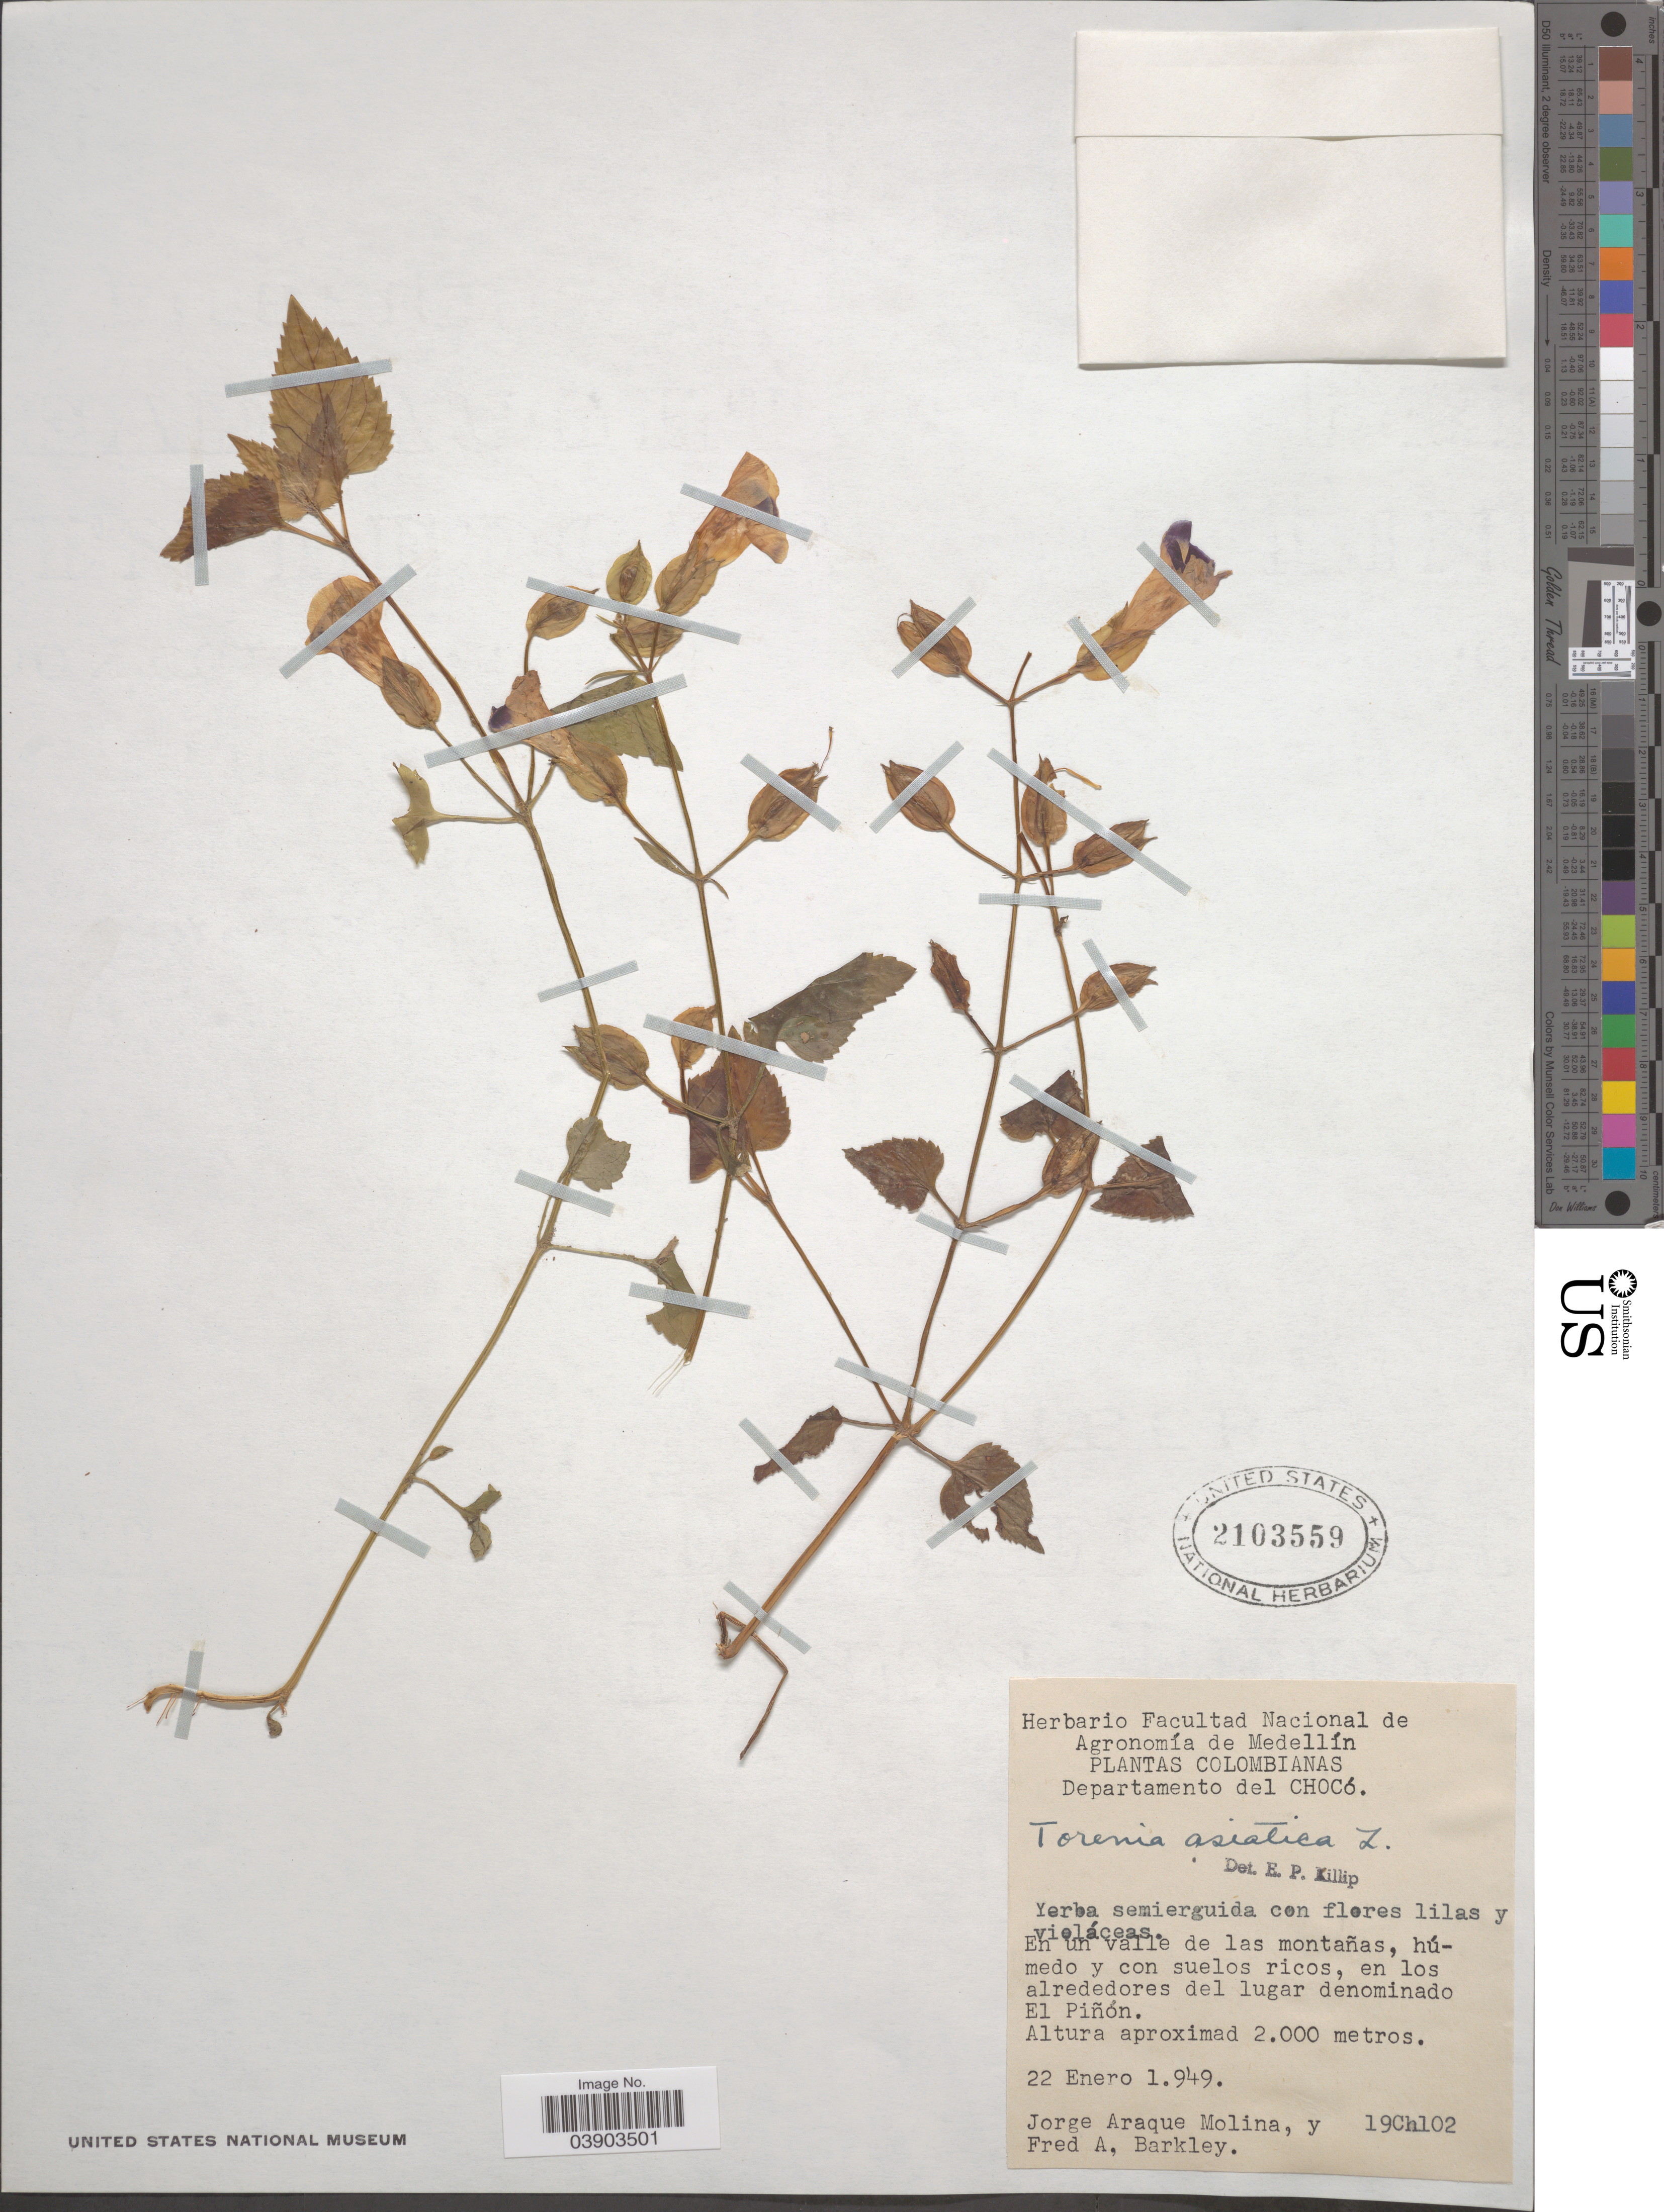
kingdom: Plantae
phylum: Tracheophyta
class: Magnoliopsida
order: Lamiales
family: Linderniaceae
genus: Torenia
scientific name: Torenia asiatica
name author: L.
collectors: J. Araque Molina & F. A. Barkley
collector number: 19Ch102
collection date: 1949-01-22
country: Colombia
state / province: Chocó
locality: Departamento del Chocó. En los alrededores del lugar denominado El Piñón.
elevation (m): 2000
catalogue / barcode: US 2103559